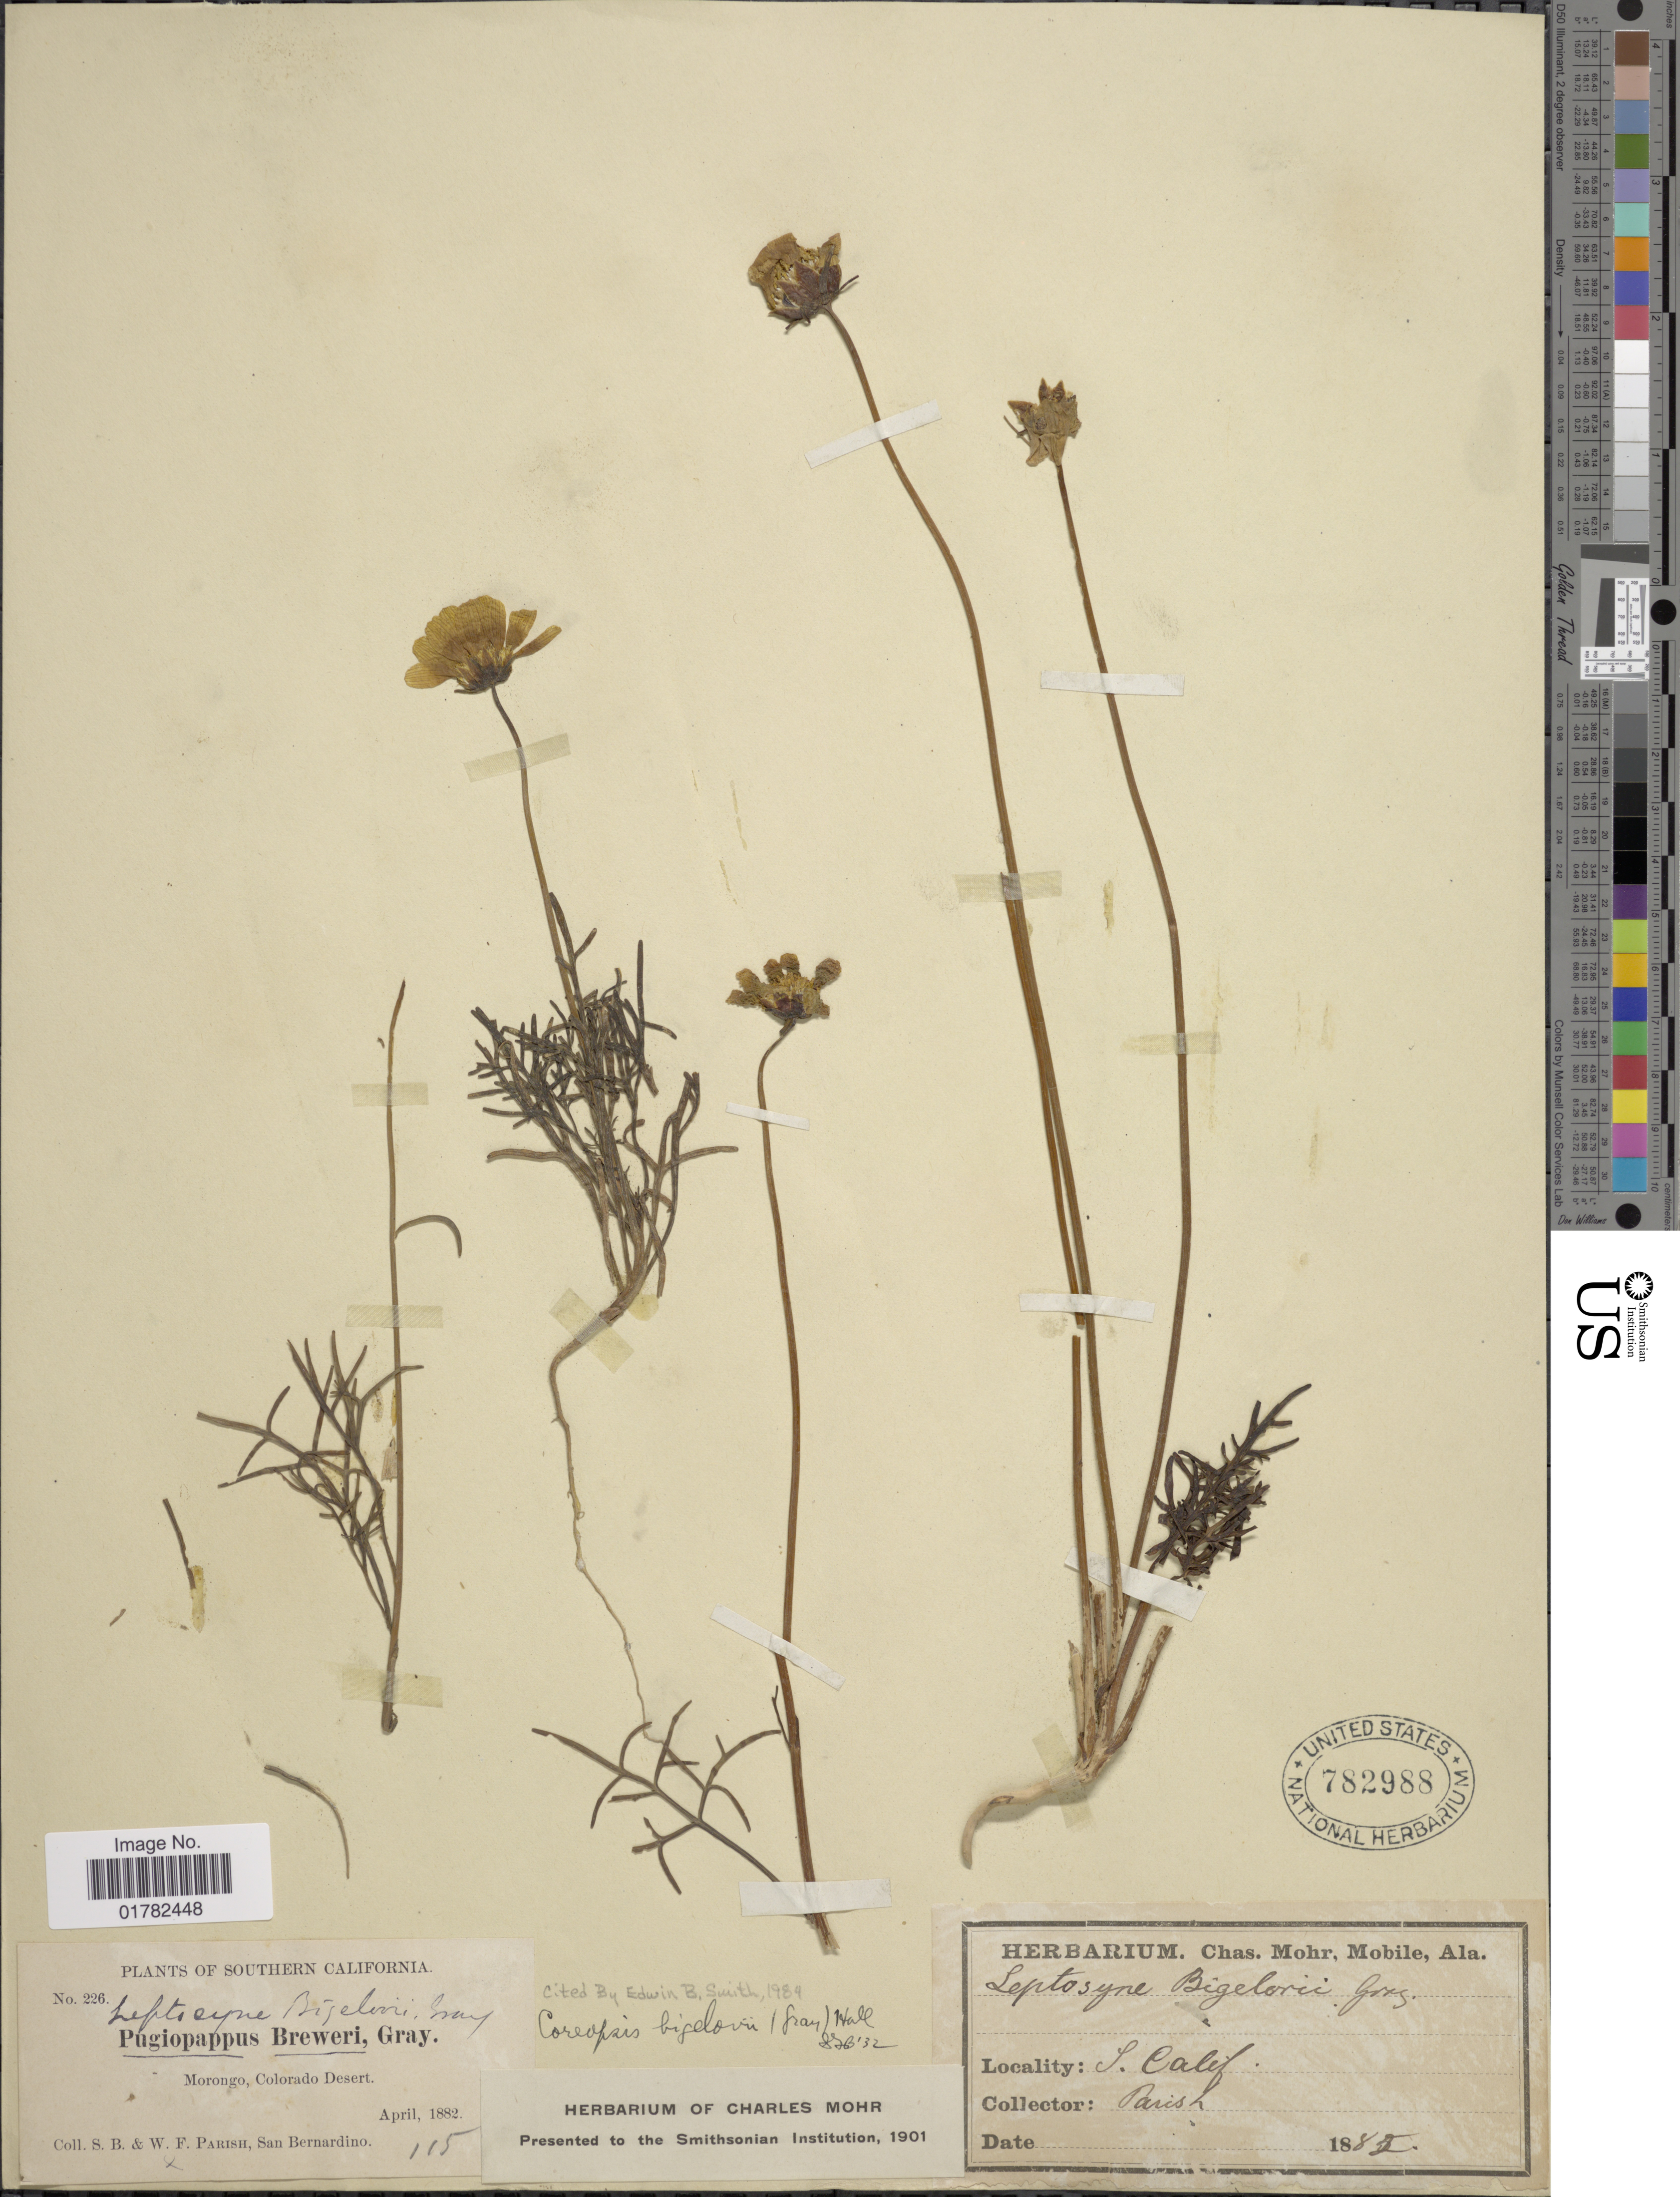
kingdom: Plantae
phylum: Tracheophyta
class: Magnoliopsida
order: Asterales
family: Asteraceae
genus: Coreopsis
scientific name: Coreopsis bigelovii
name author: (A. Gray) Voss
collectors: S. B. Parish & W. F. Parish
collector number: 226/115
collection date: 1882-04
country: United States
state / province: California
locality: Southern California, Morongo, Colorado Desert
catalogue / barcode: US 782988